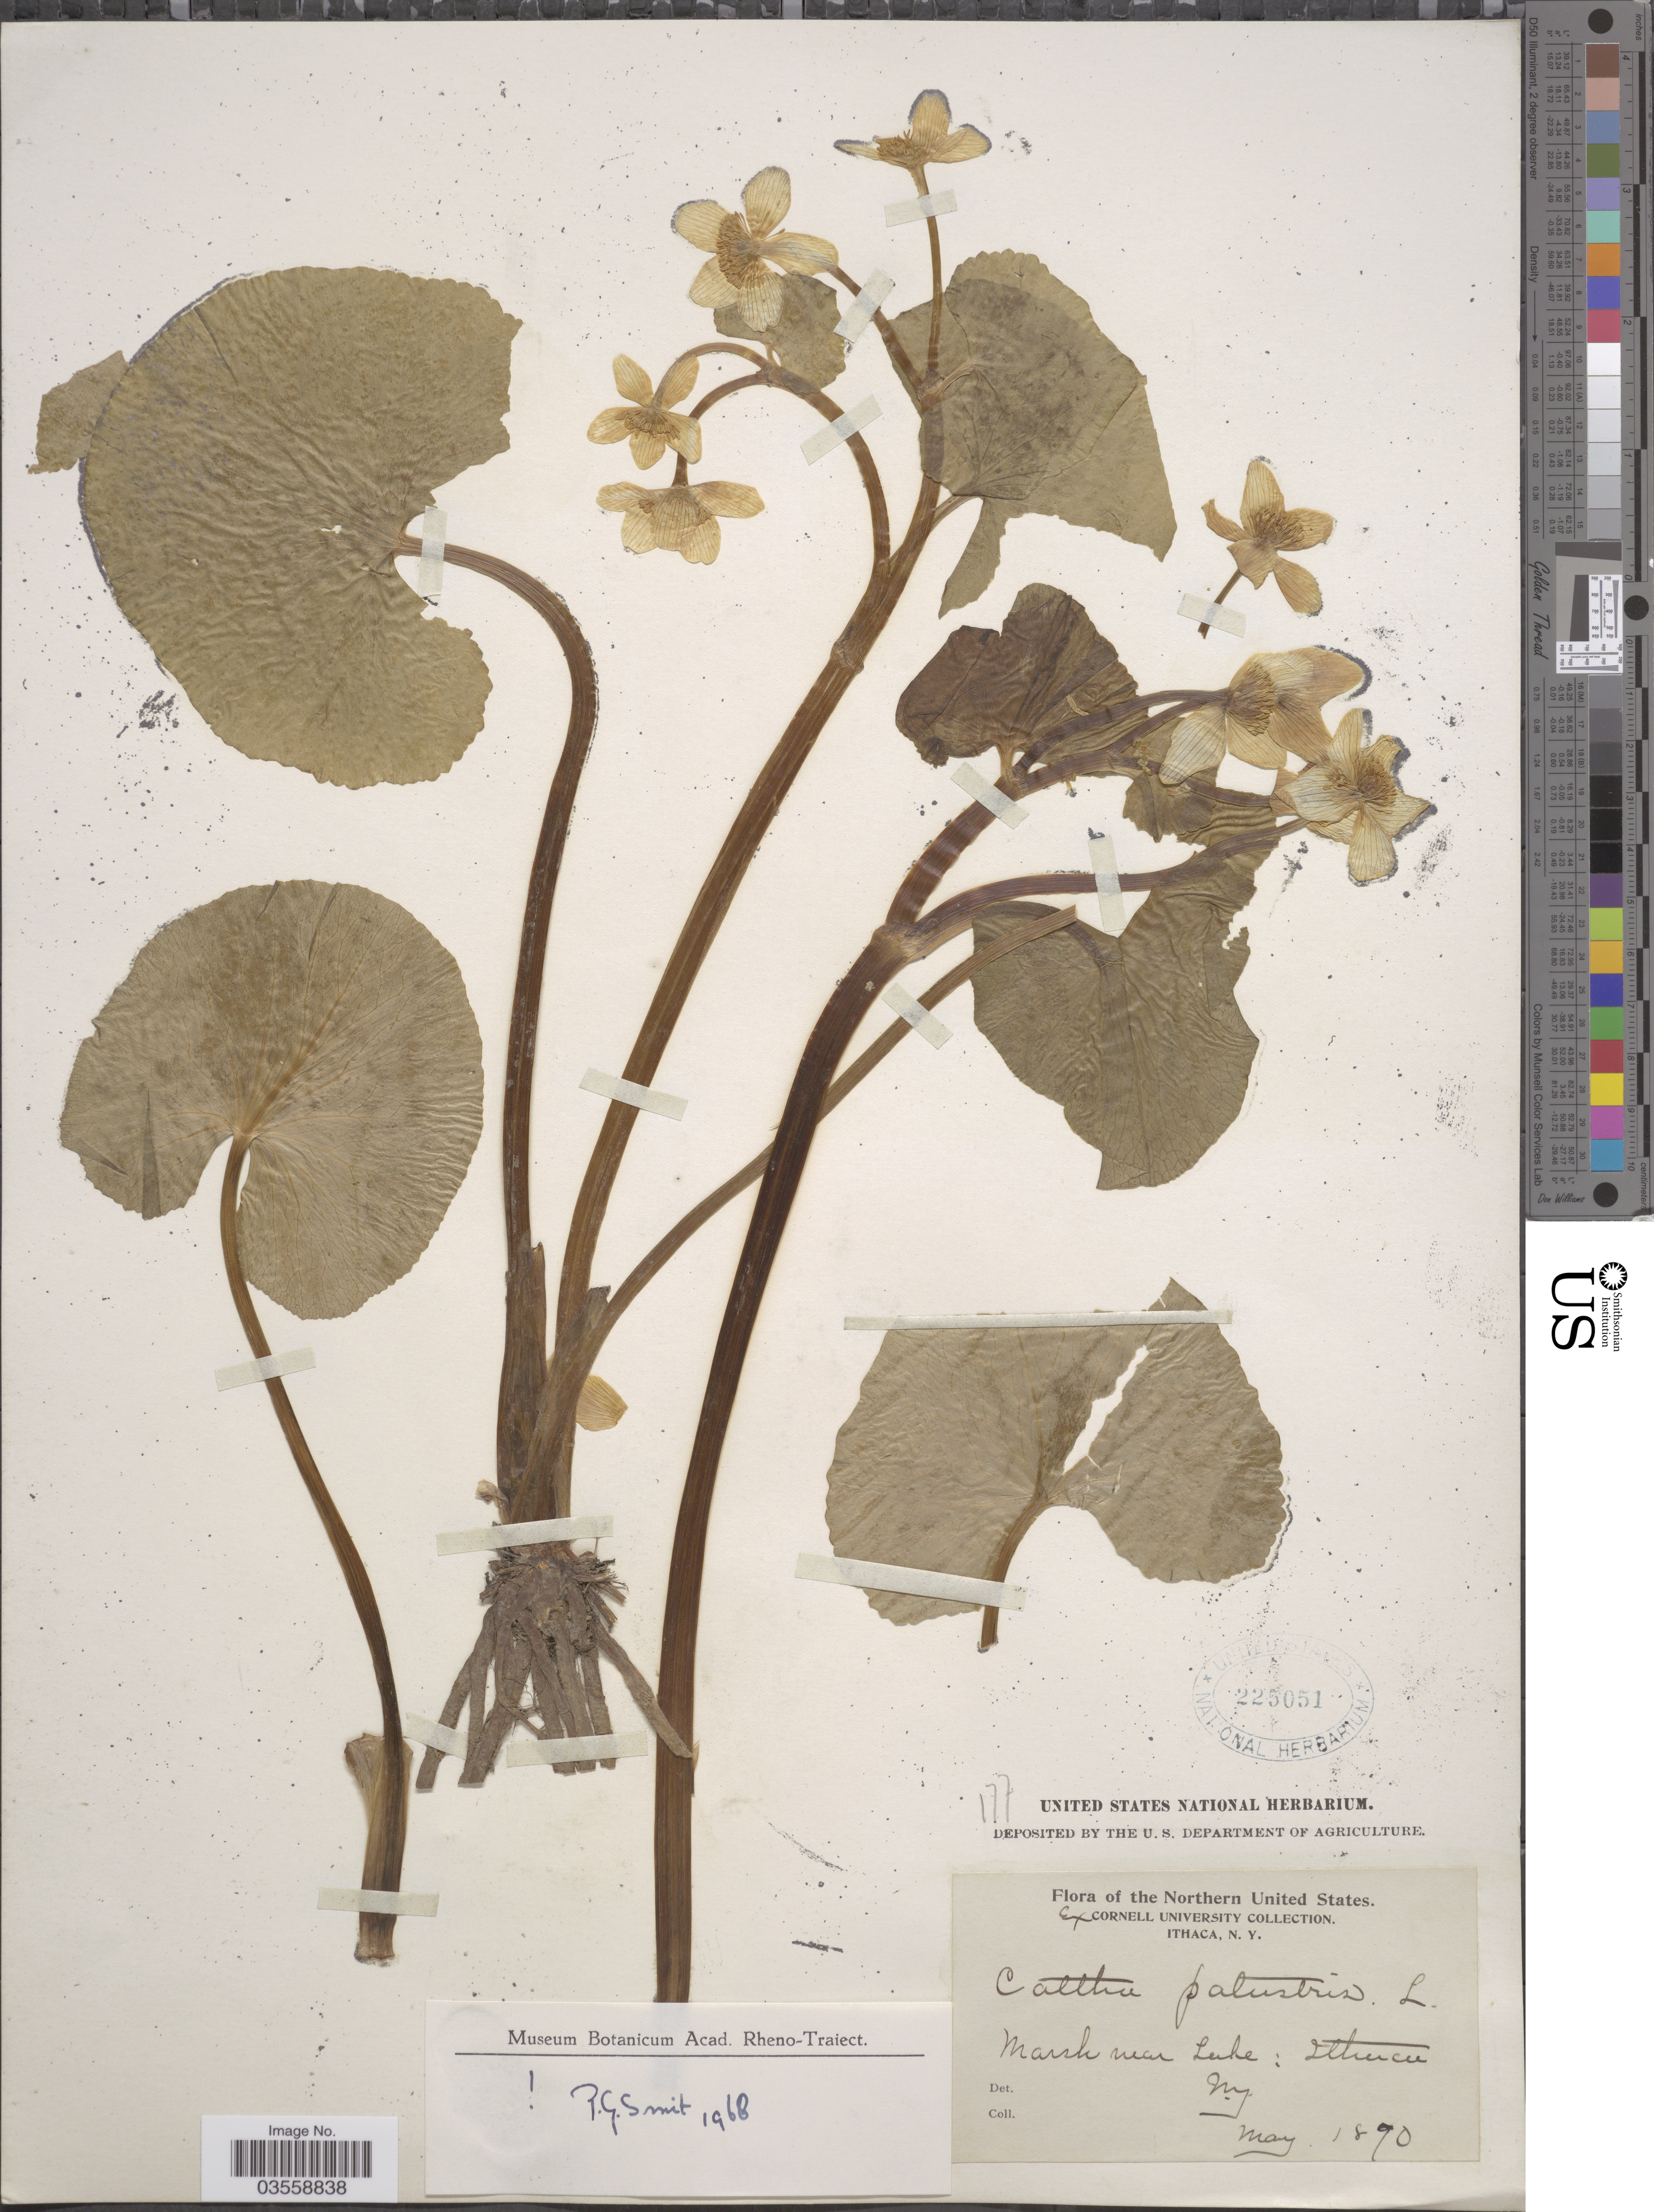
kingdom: Plantae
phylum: Tracheophyta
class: Magnoliopsida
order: Ranunculales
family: Ranunculaceae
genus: Caltha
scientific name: Caltha palustris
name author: L.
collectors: Cornell University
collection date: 1890-05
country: United States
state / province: New York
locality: Northern United States. Marhs near Lake: Ithaca.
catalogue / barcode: US 225051